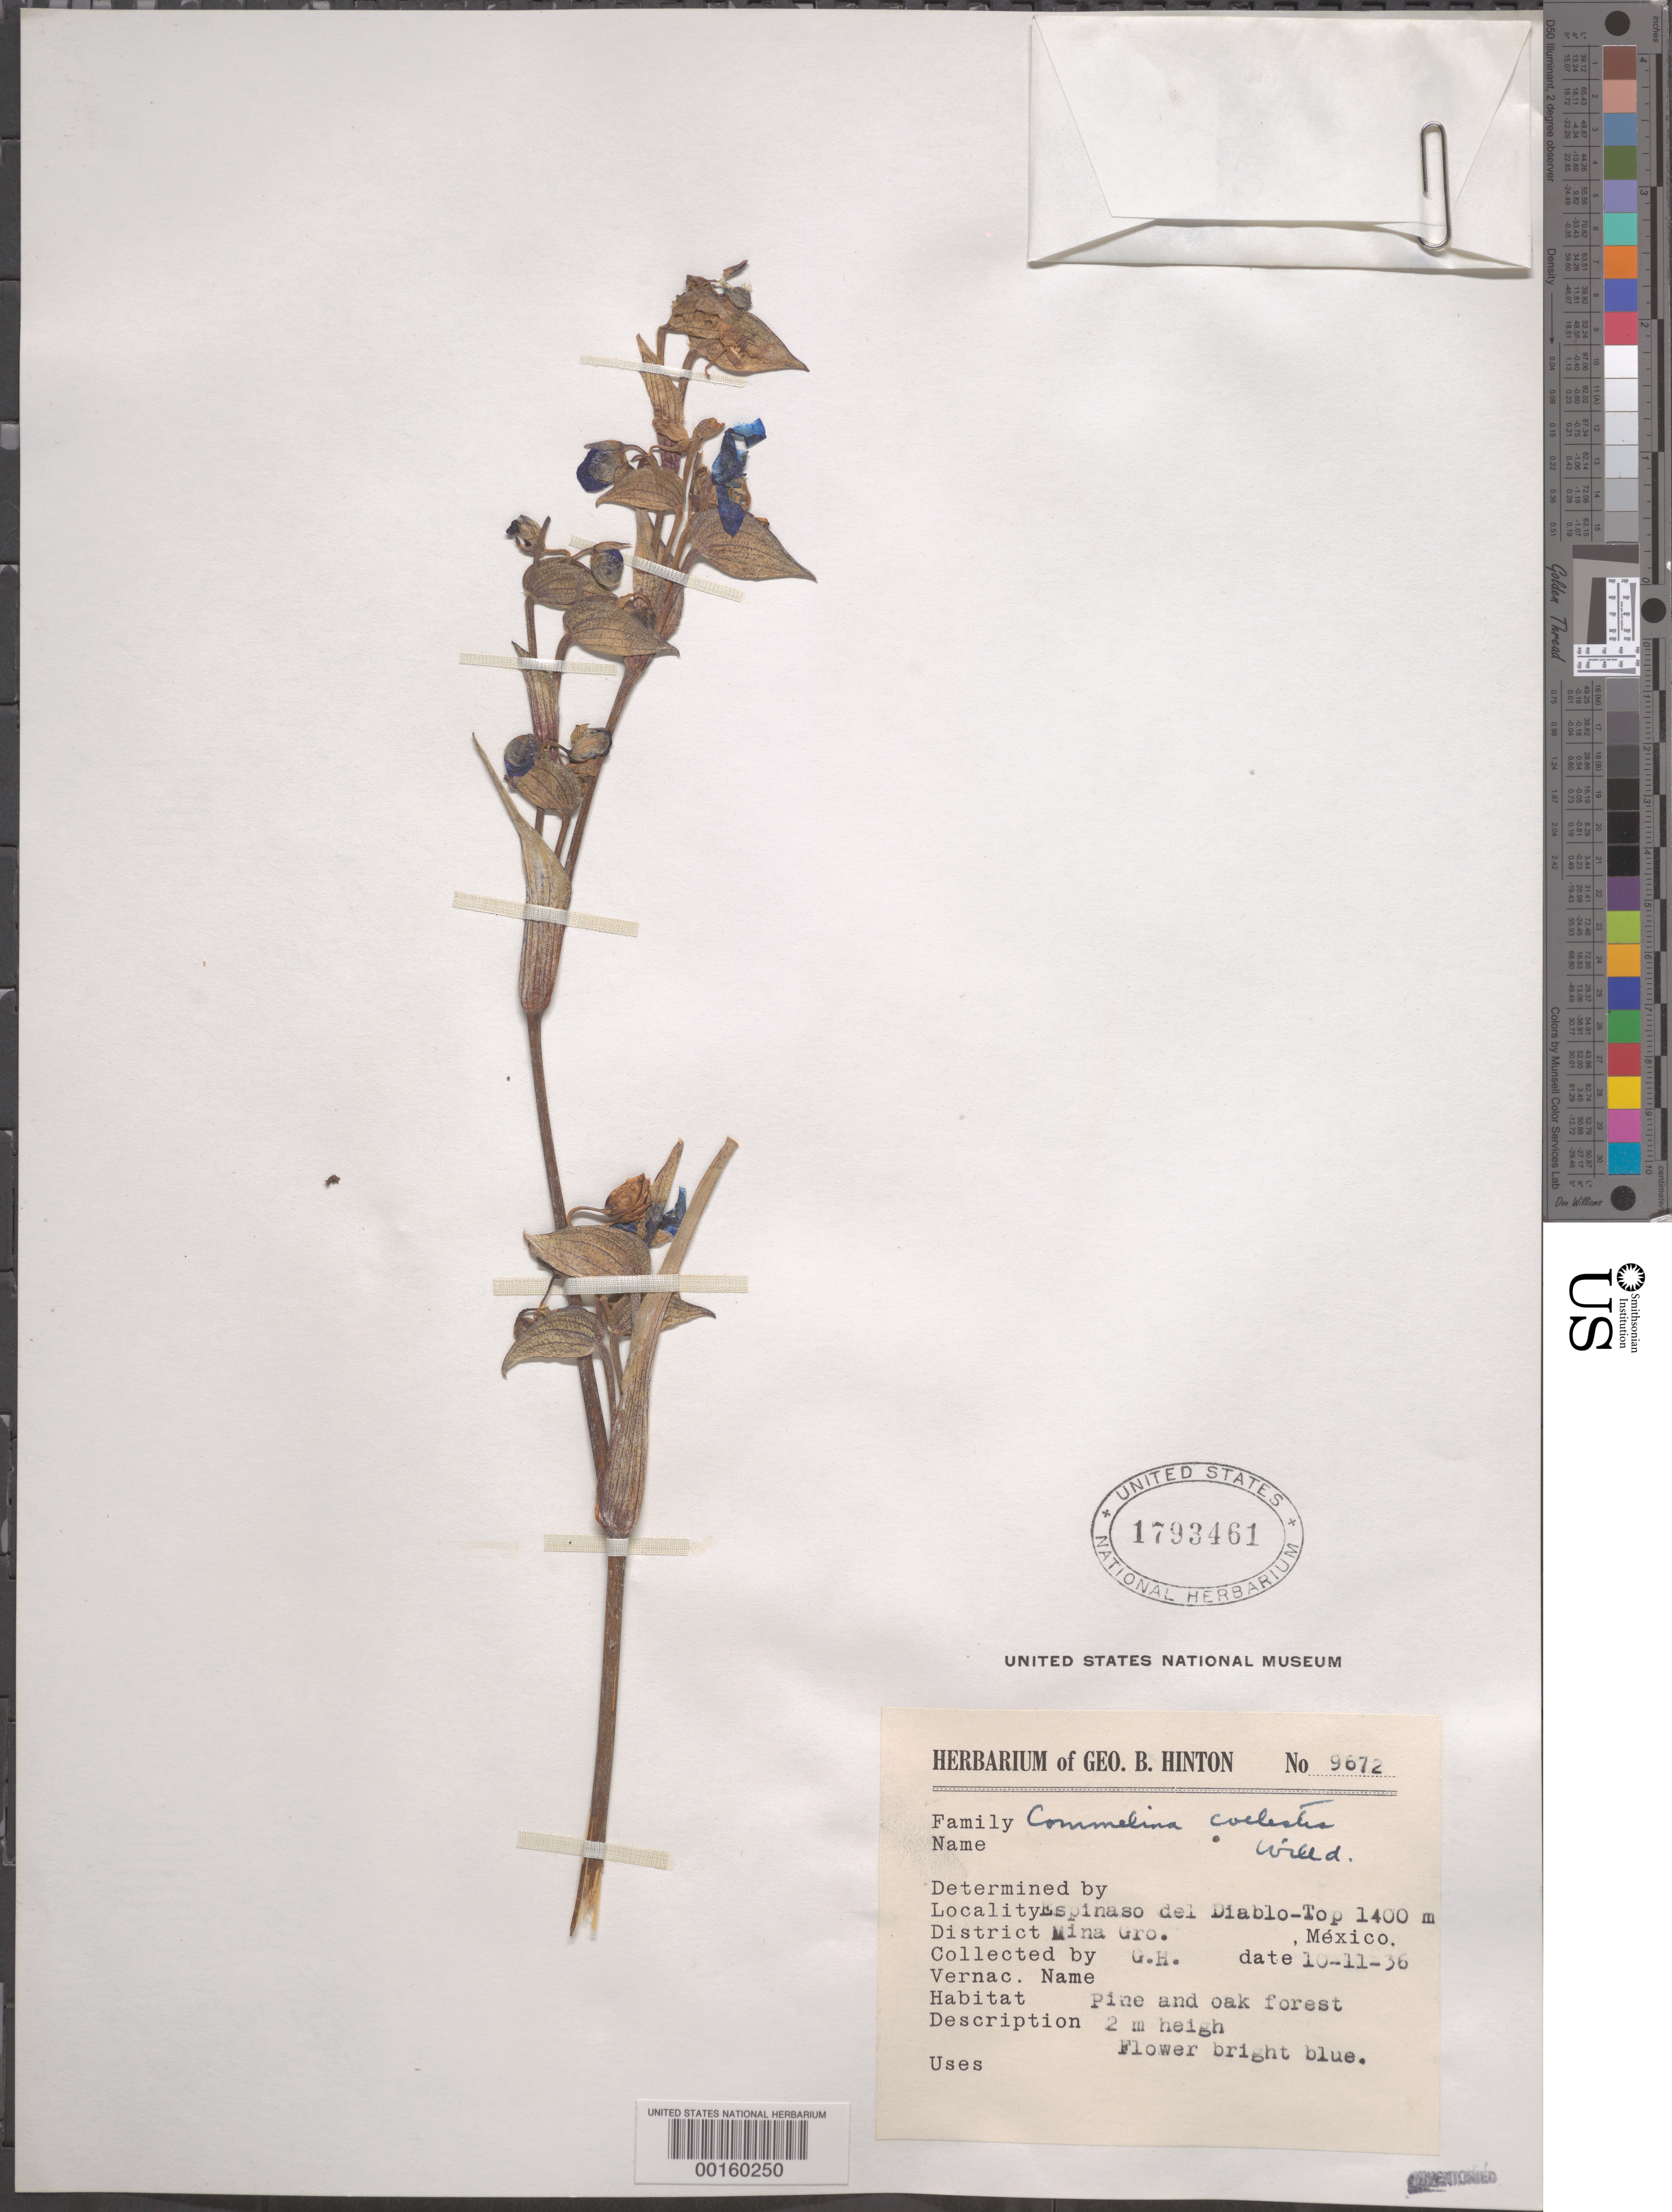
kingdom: Plantae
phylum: Tracheophyta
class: Liliopsida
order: Commelinales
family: Commelinaceae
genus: Commelina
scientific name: Commelina coelestis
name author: Willd.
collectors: G. B. Hinton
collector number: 9672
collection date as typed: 10 Nov 1936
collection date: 1936-11-10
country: Mexico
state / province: Nuevo León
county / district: Mina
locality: Espinaso del Diablo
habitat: Pine and oak forest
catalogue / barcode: US 1793461